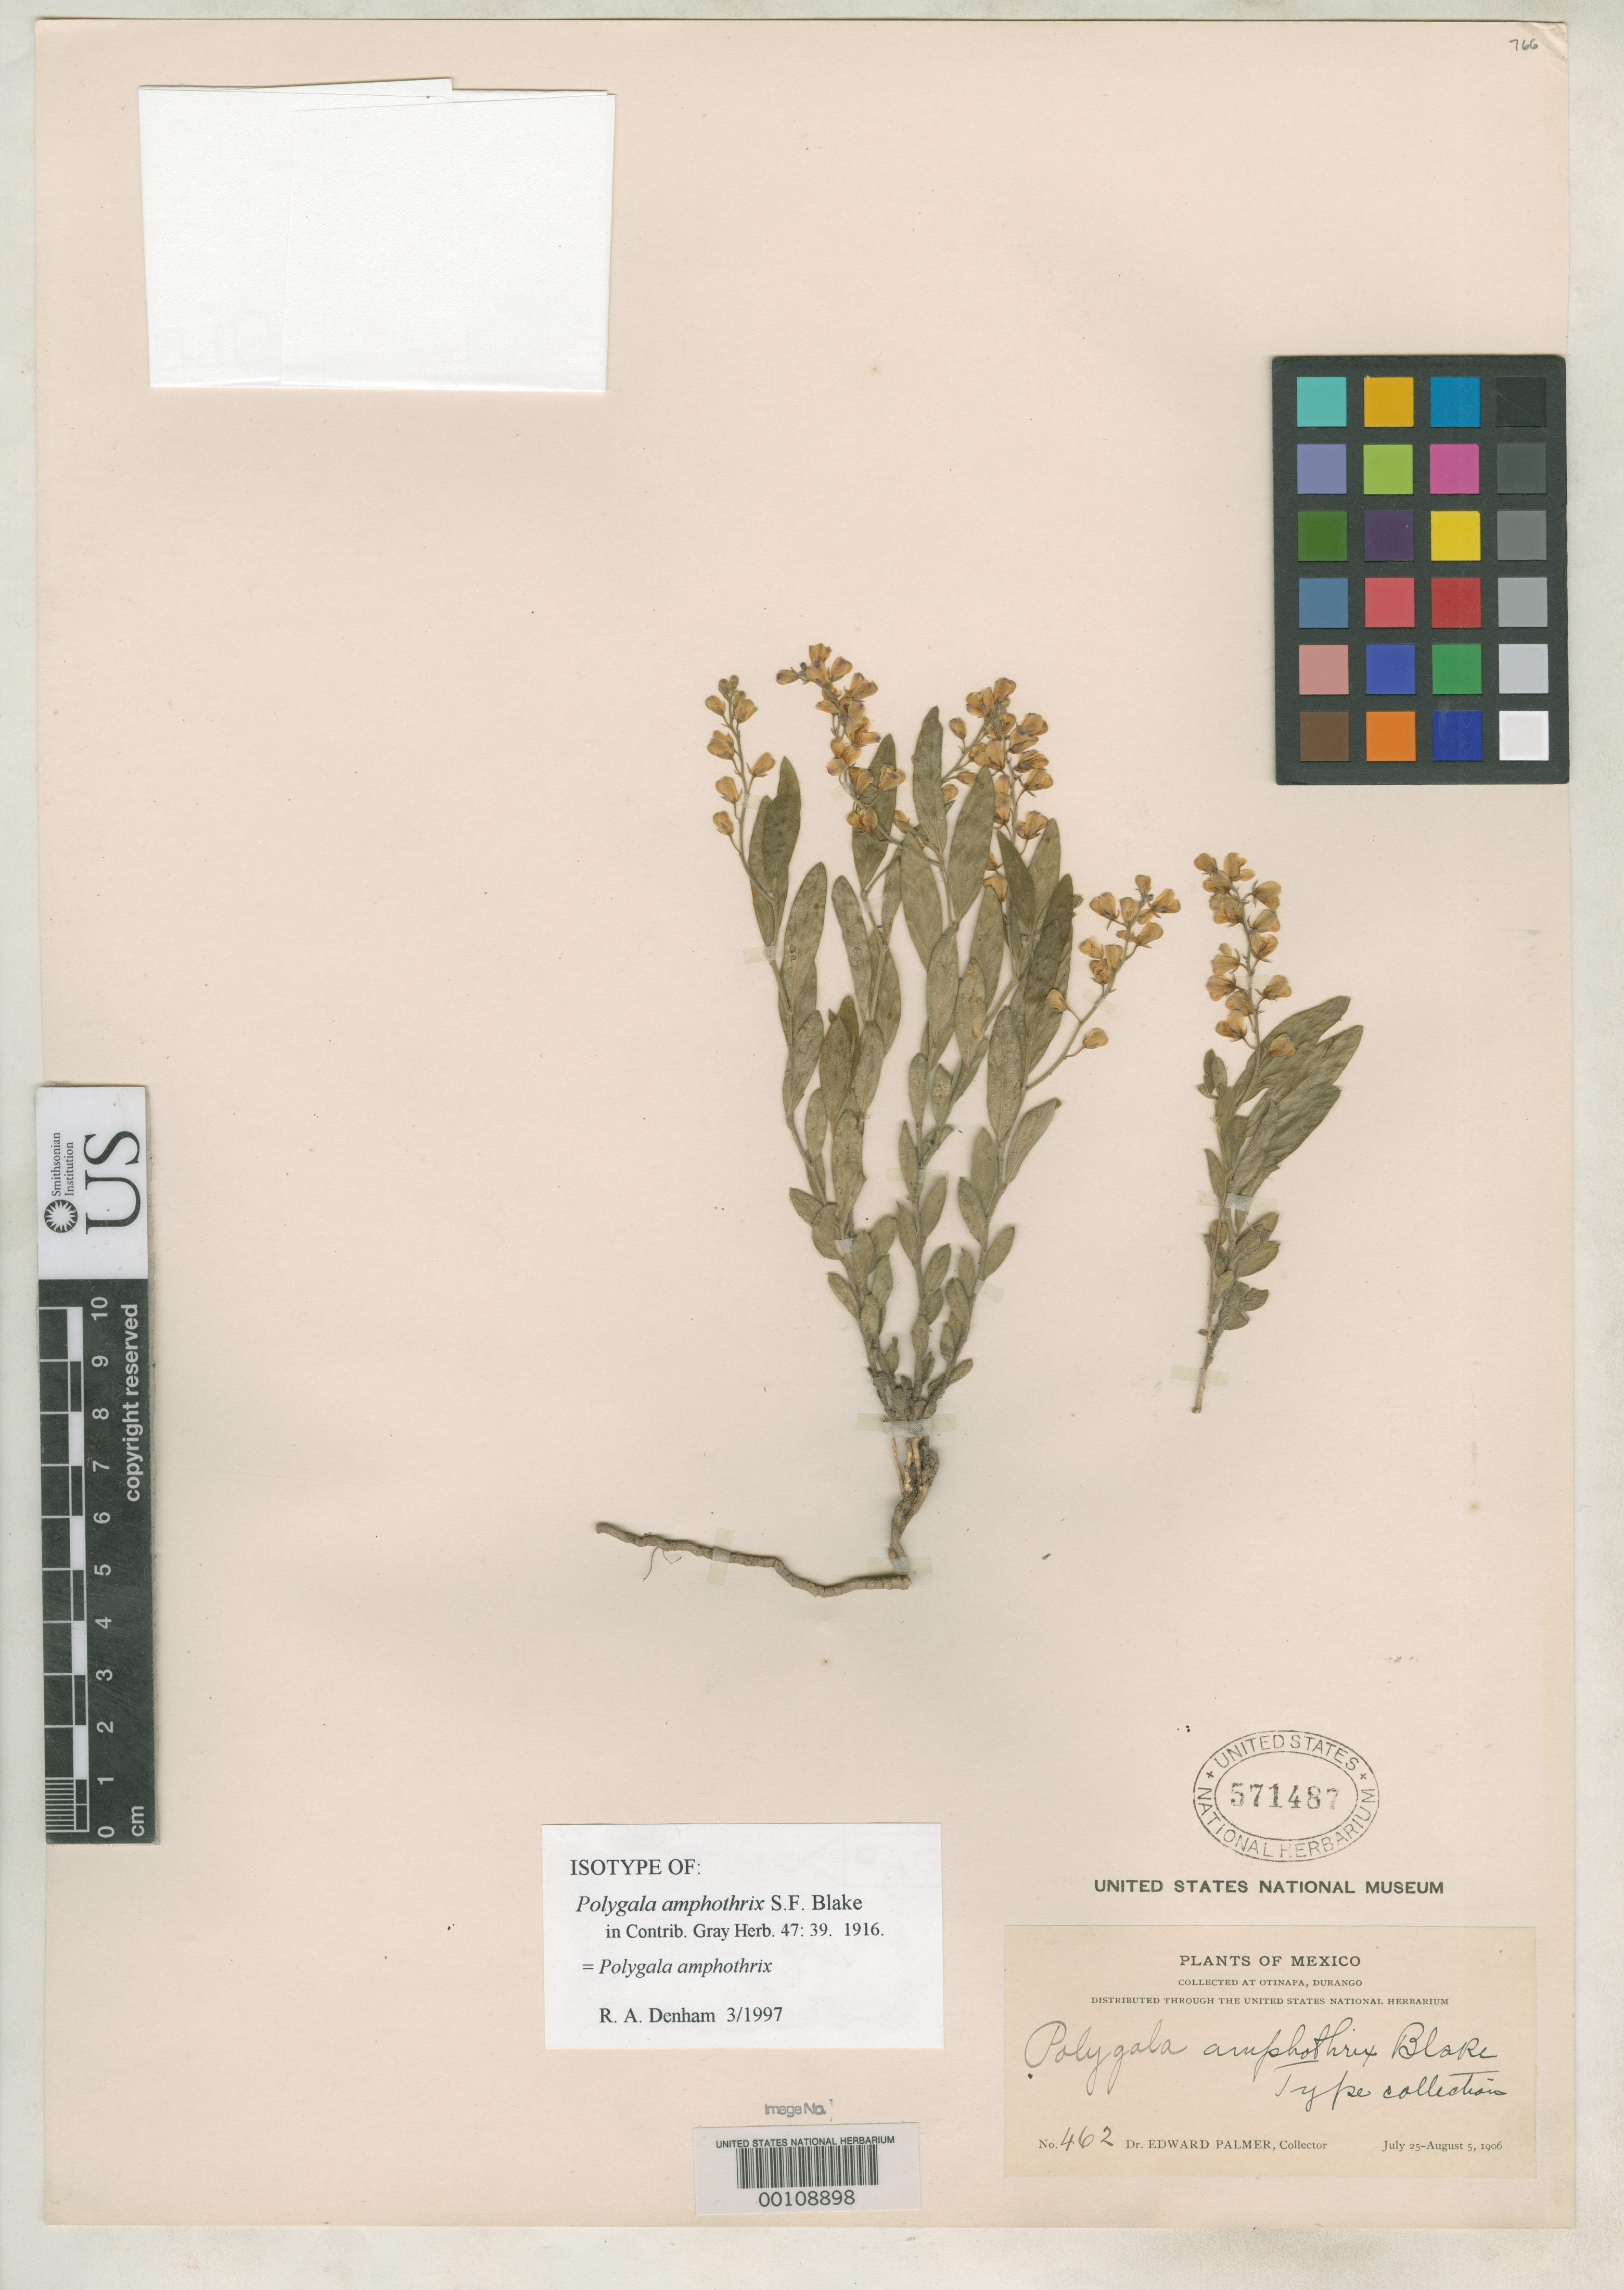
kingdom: Plantae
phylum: Tracheophyta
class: Magnoliopsida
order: Fabales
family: Polygalaceae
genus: Polygala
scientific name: Polygala amphothrix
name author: S.F. Blake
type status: Isotype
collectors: E. Palmer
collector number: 462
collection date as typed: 25 Jul 1906 to 05 Aug 1906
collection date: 1906-07-25/1906-08-05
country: Mexico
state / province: Durango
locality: Otinapa.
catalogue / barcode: US 571487